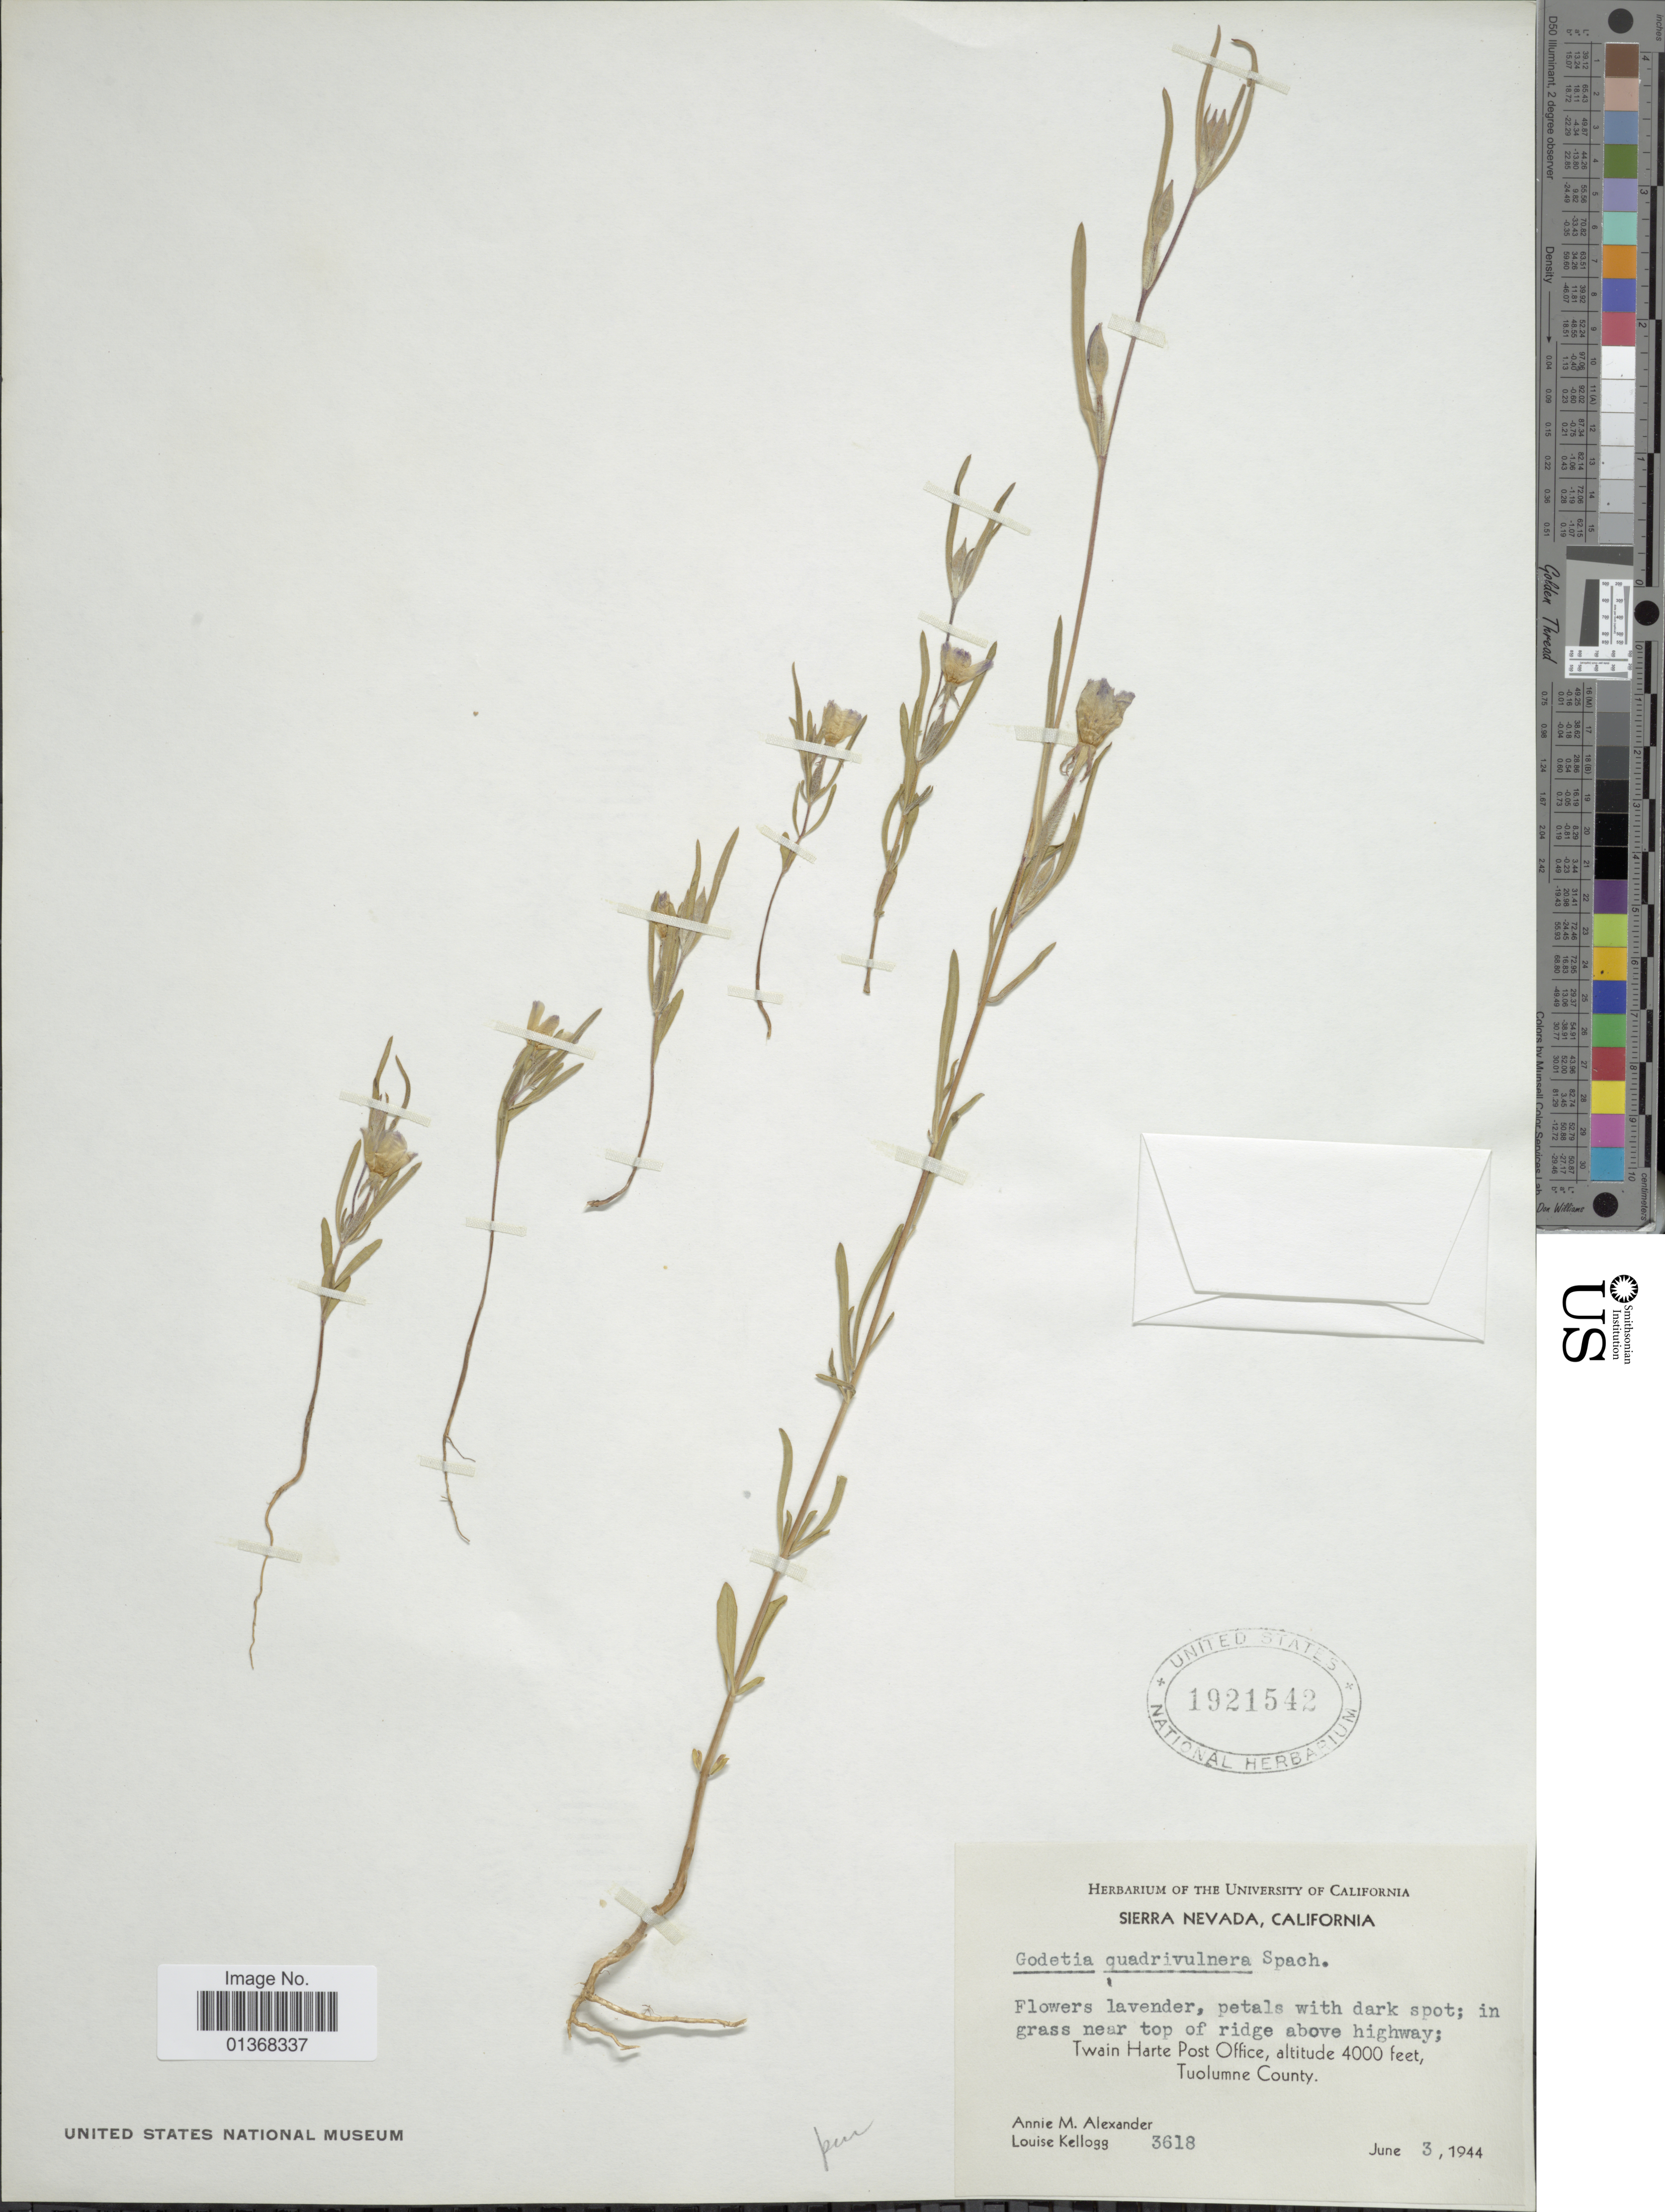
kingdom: Plantae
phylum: Tracheophyta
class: Magnoliopsida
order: Myrtales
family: Onagraceae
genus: Clarkia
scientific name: Clarkia purpurea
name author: (Curtis) A. Nelson & J.F. Macbr.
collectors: A. M. Alexander & L. Kellogg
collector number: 3618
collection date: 1944-06-03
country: United States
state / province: California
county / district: Tuolumne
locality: Sierra Nevada, Twain Harte Post Office, Tuolumne County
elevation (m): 1219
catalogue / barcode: US 1921542